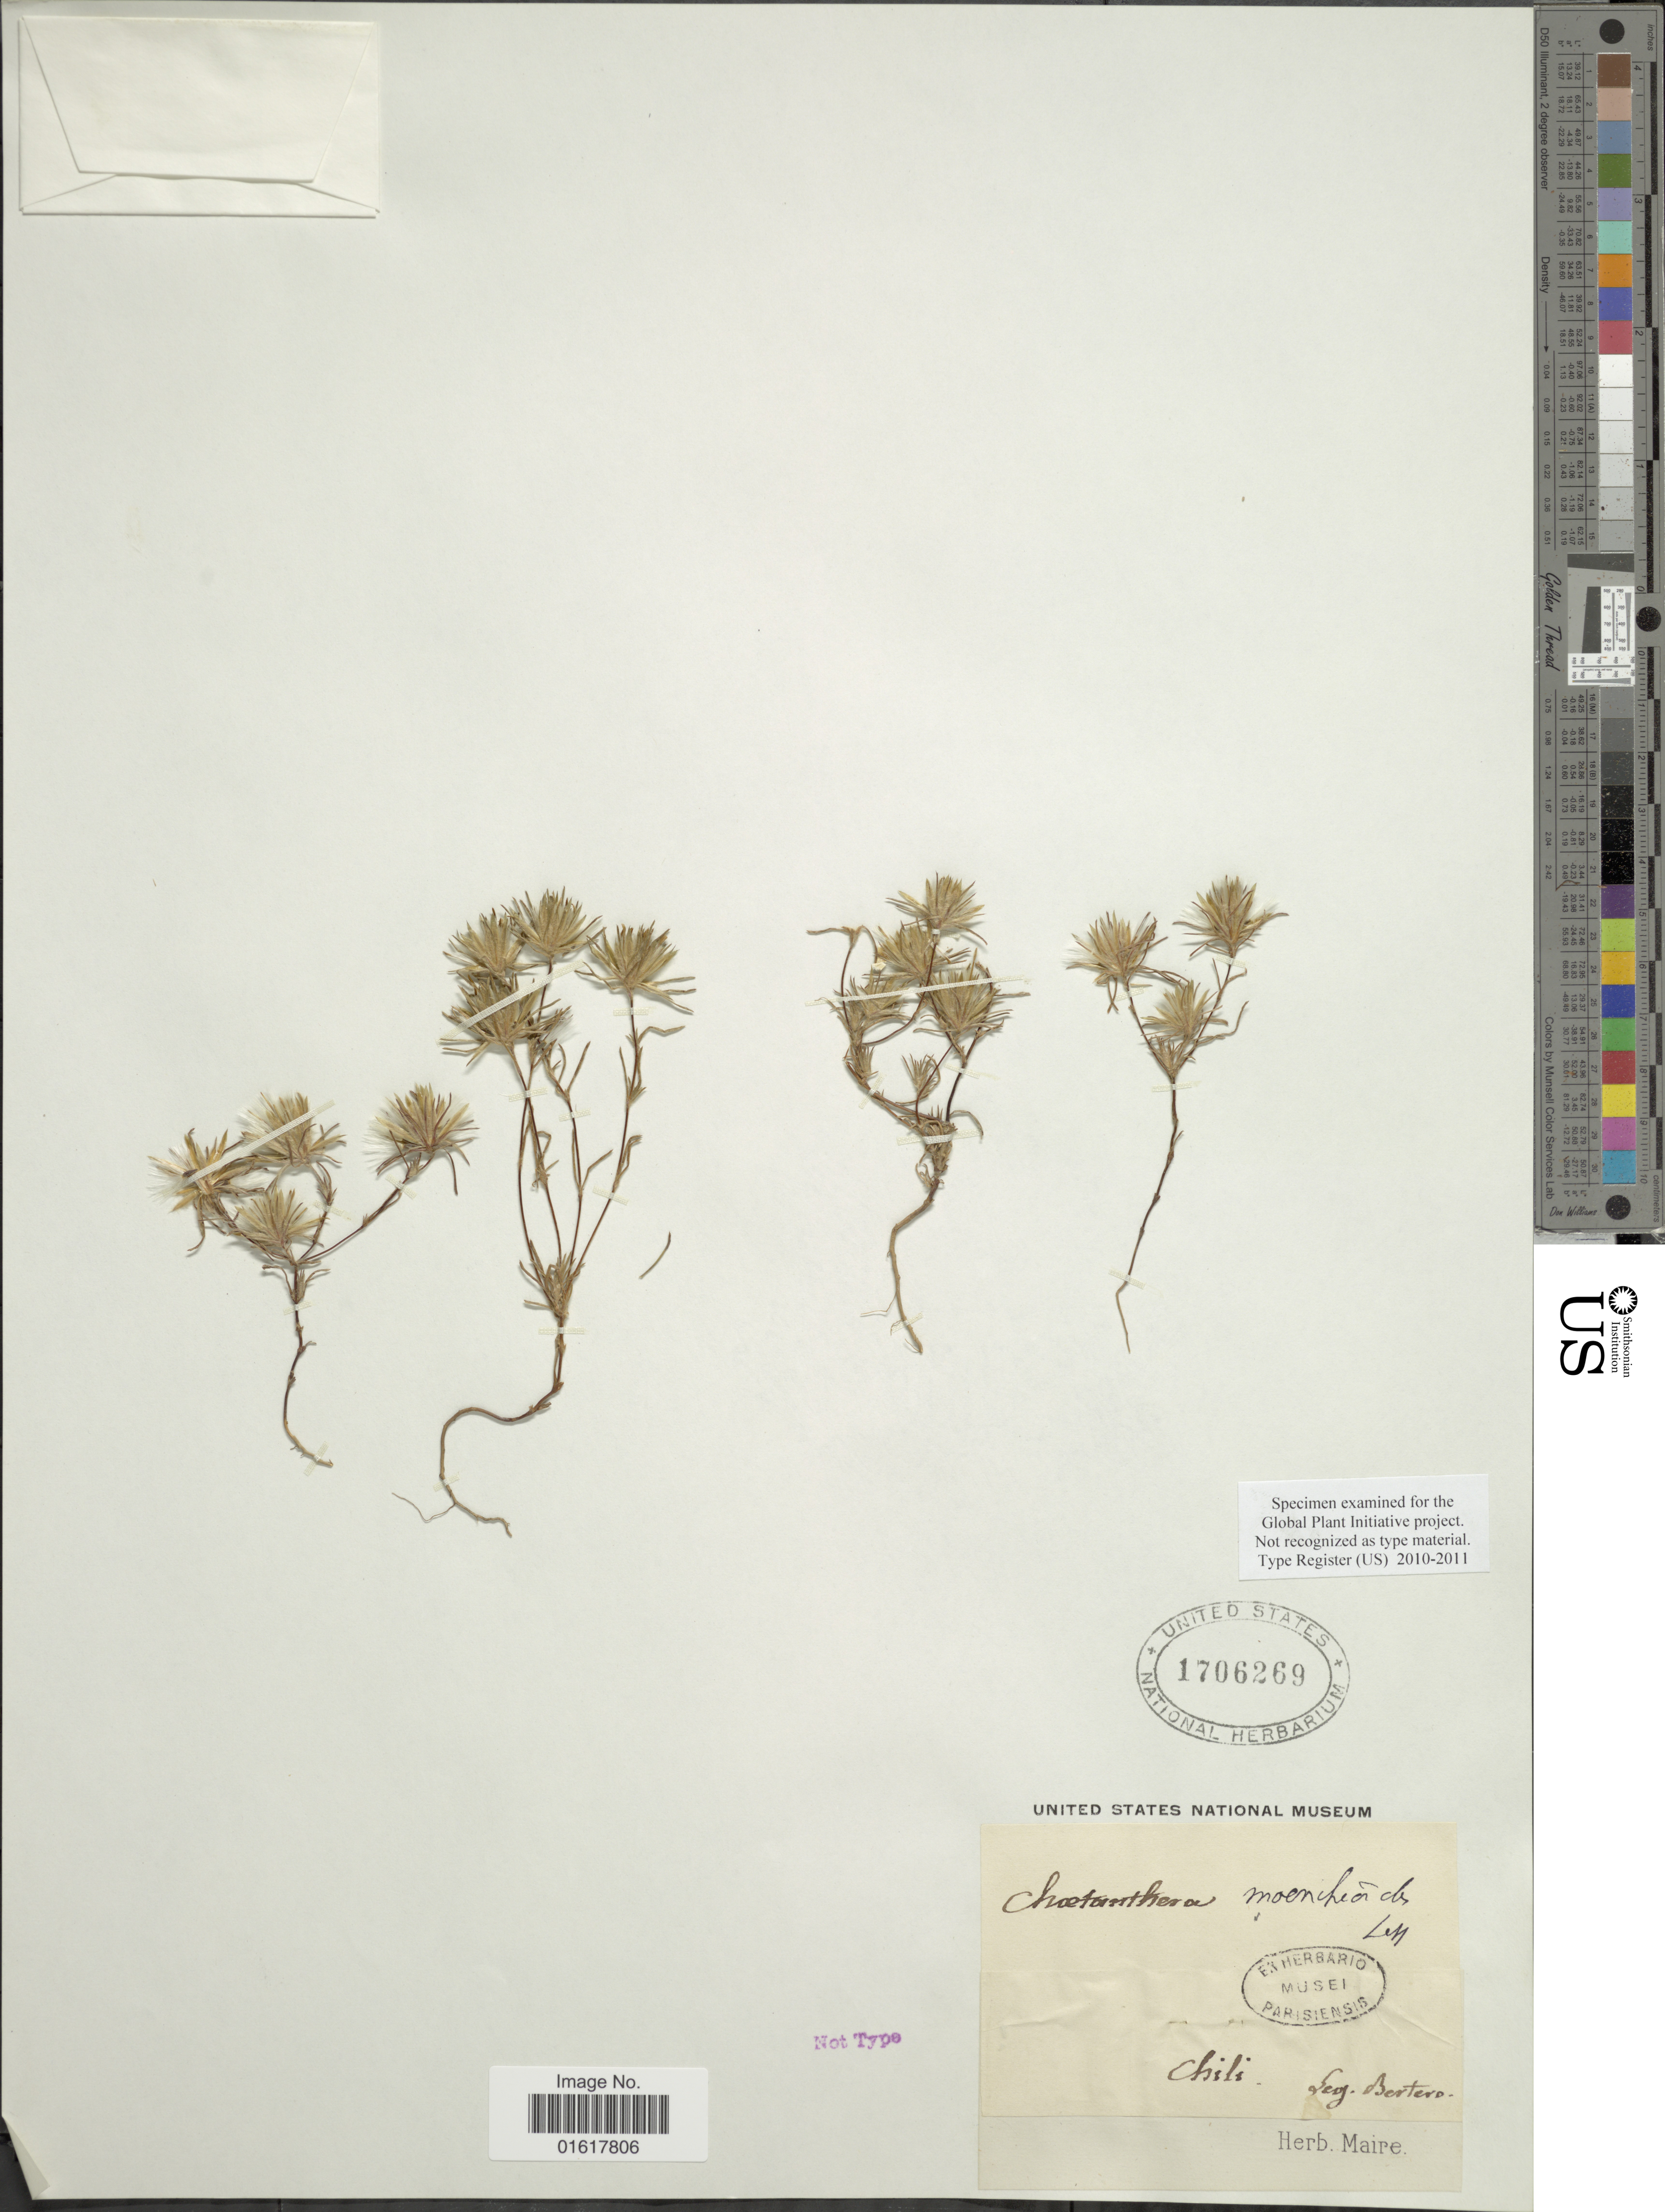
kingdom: Plantae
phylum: Tracheophyta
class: Magnoliopsida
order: Asterales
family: Asteraceae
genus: Chaetanthera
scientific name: Chaetanthera moenchioides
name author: Less.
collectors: Bertero, --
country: Chile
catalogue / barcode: US 1706269